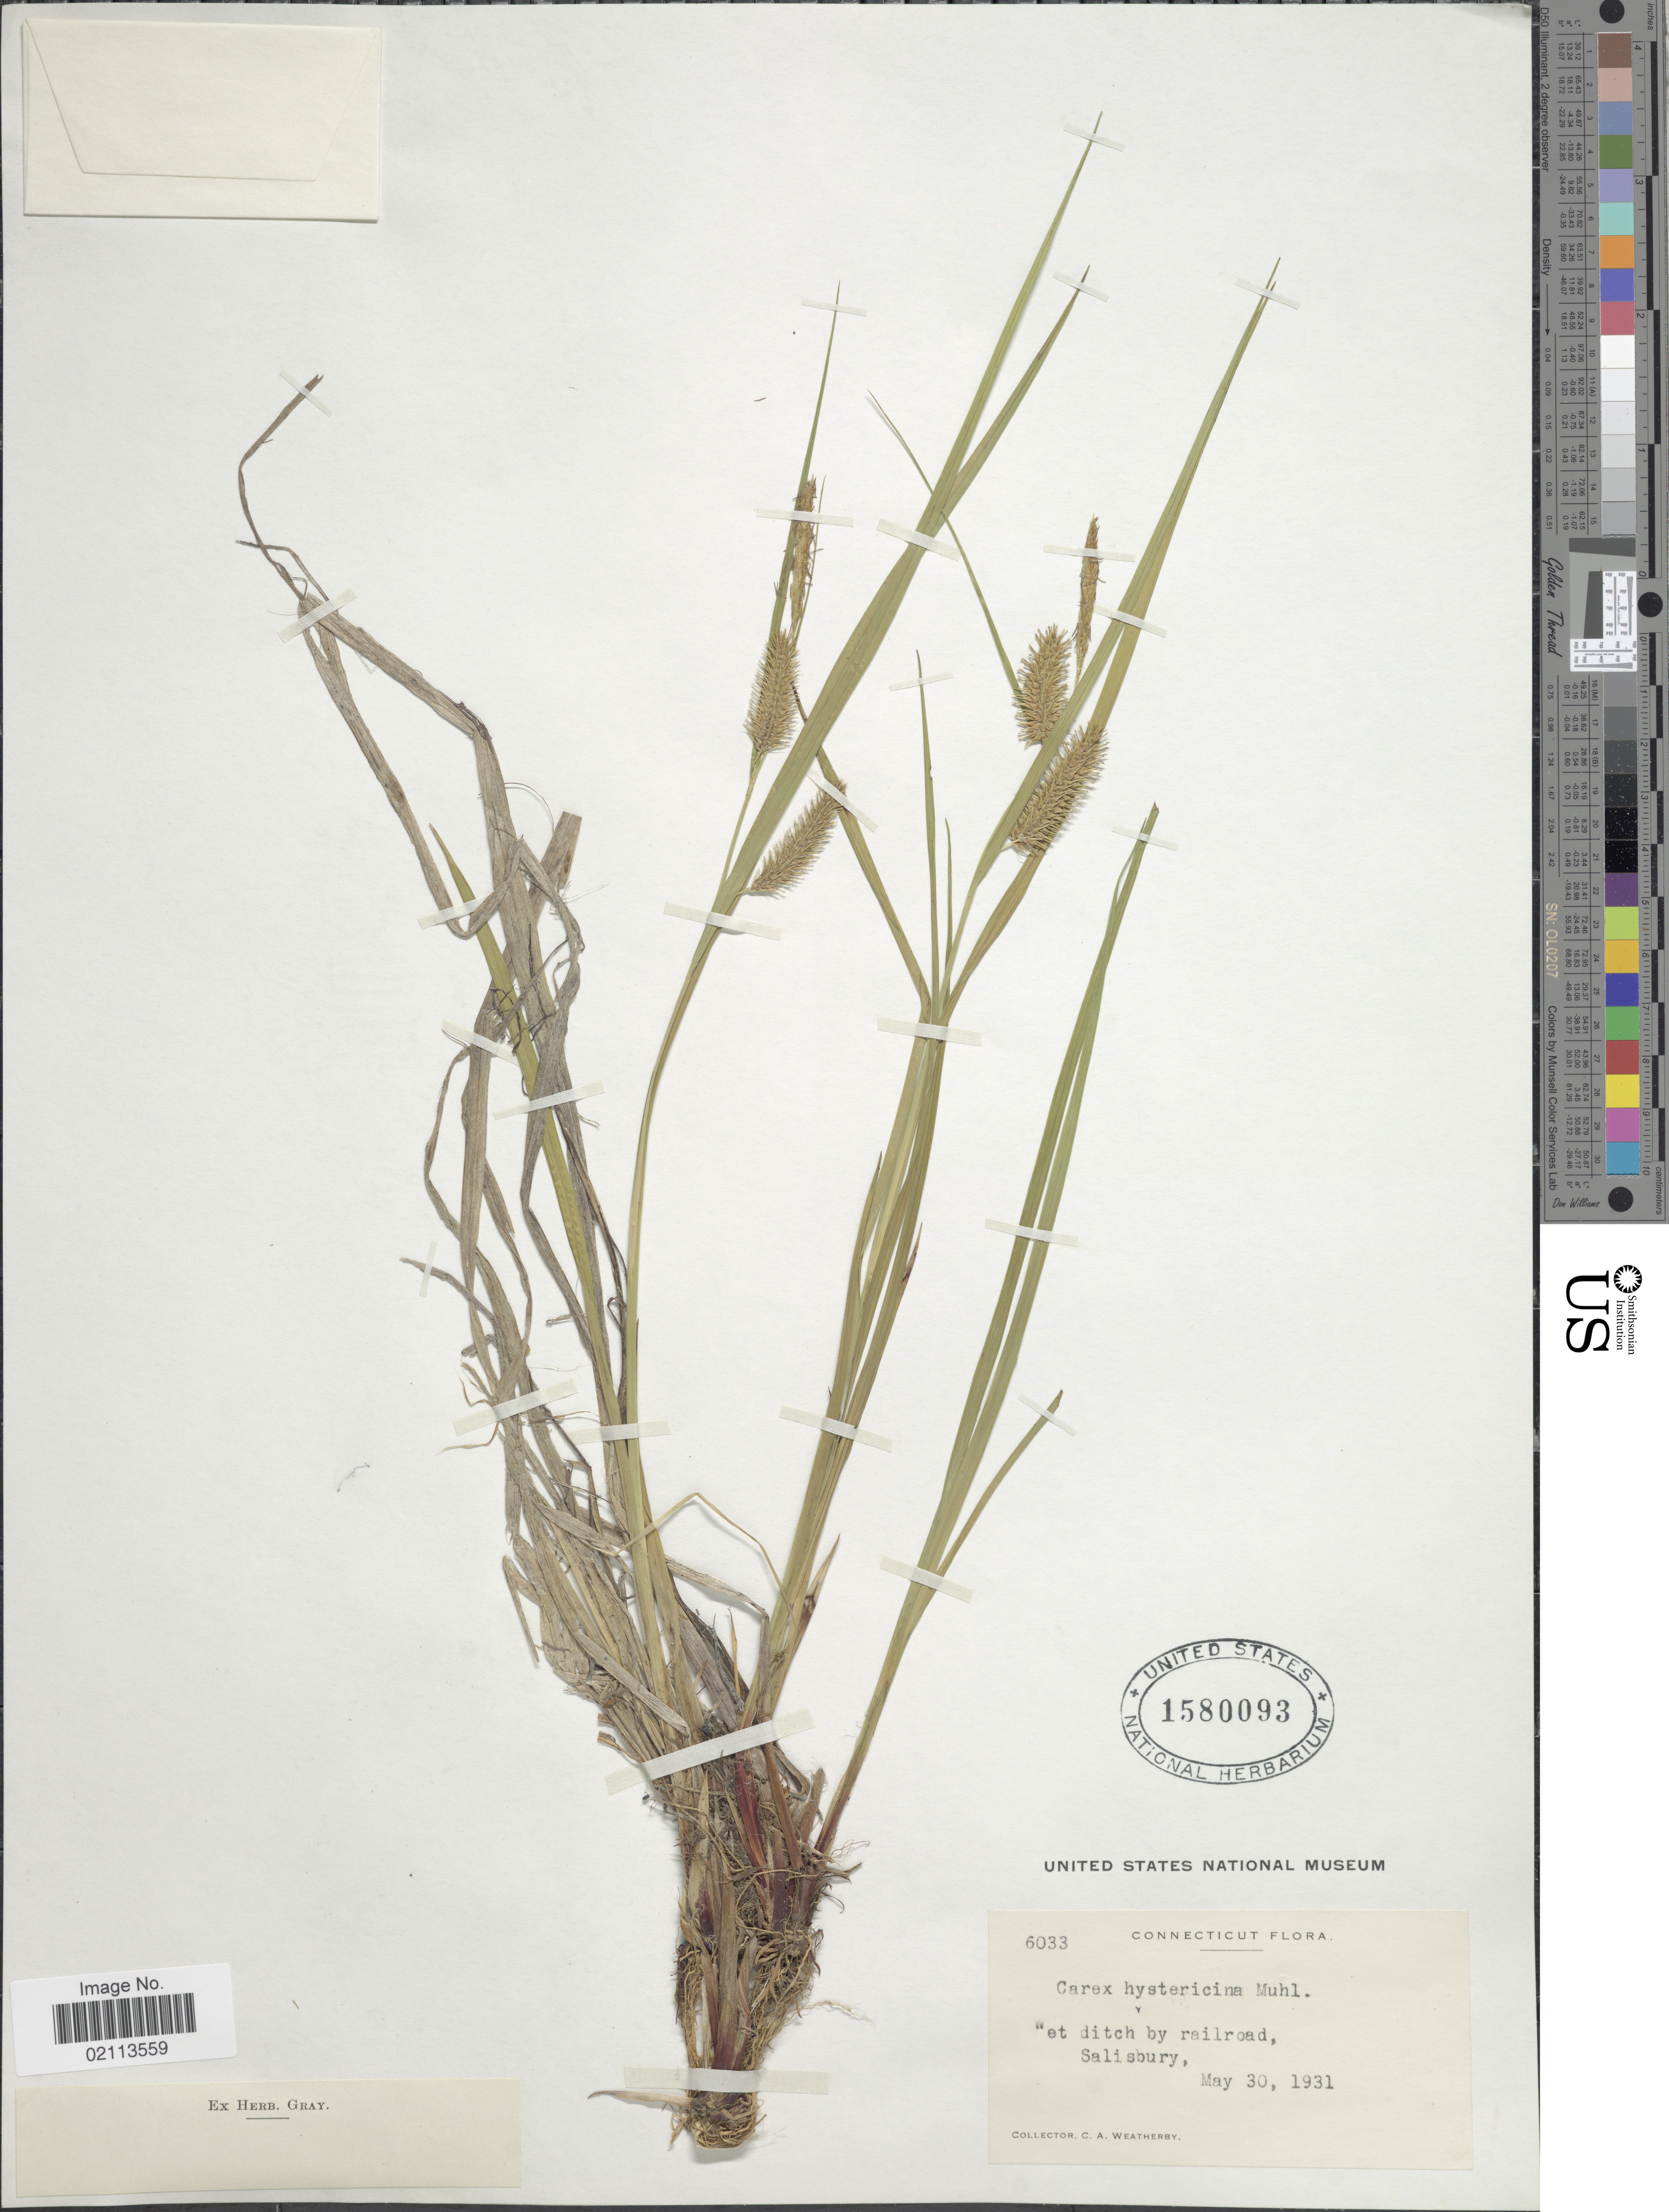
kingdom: Plantae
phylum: Tracheophyta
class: Liliopsida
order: Poales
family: Cyperaceae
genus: Carex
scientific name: Carex hystericina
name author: Muhl. ex Willd.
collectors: C. A. Weatherby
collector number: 6033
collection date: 1931-05-30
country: United States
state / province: Connecticut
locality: Wet ditch by railroad, Salisbury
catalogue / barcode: US 1580093